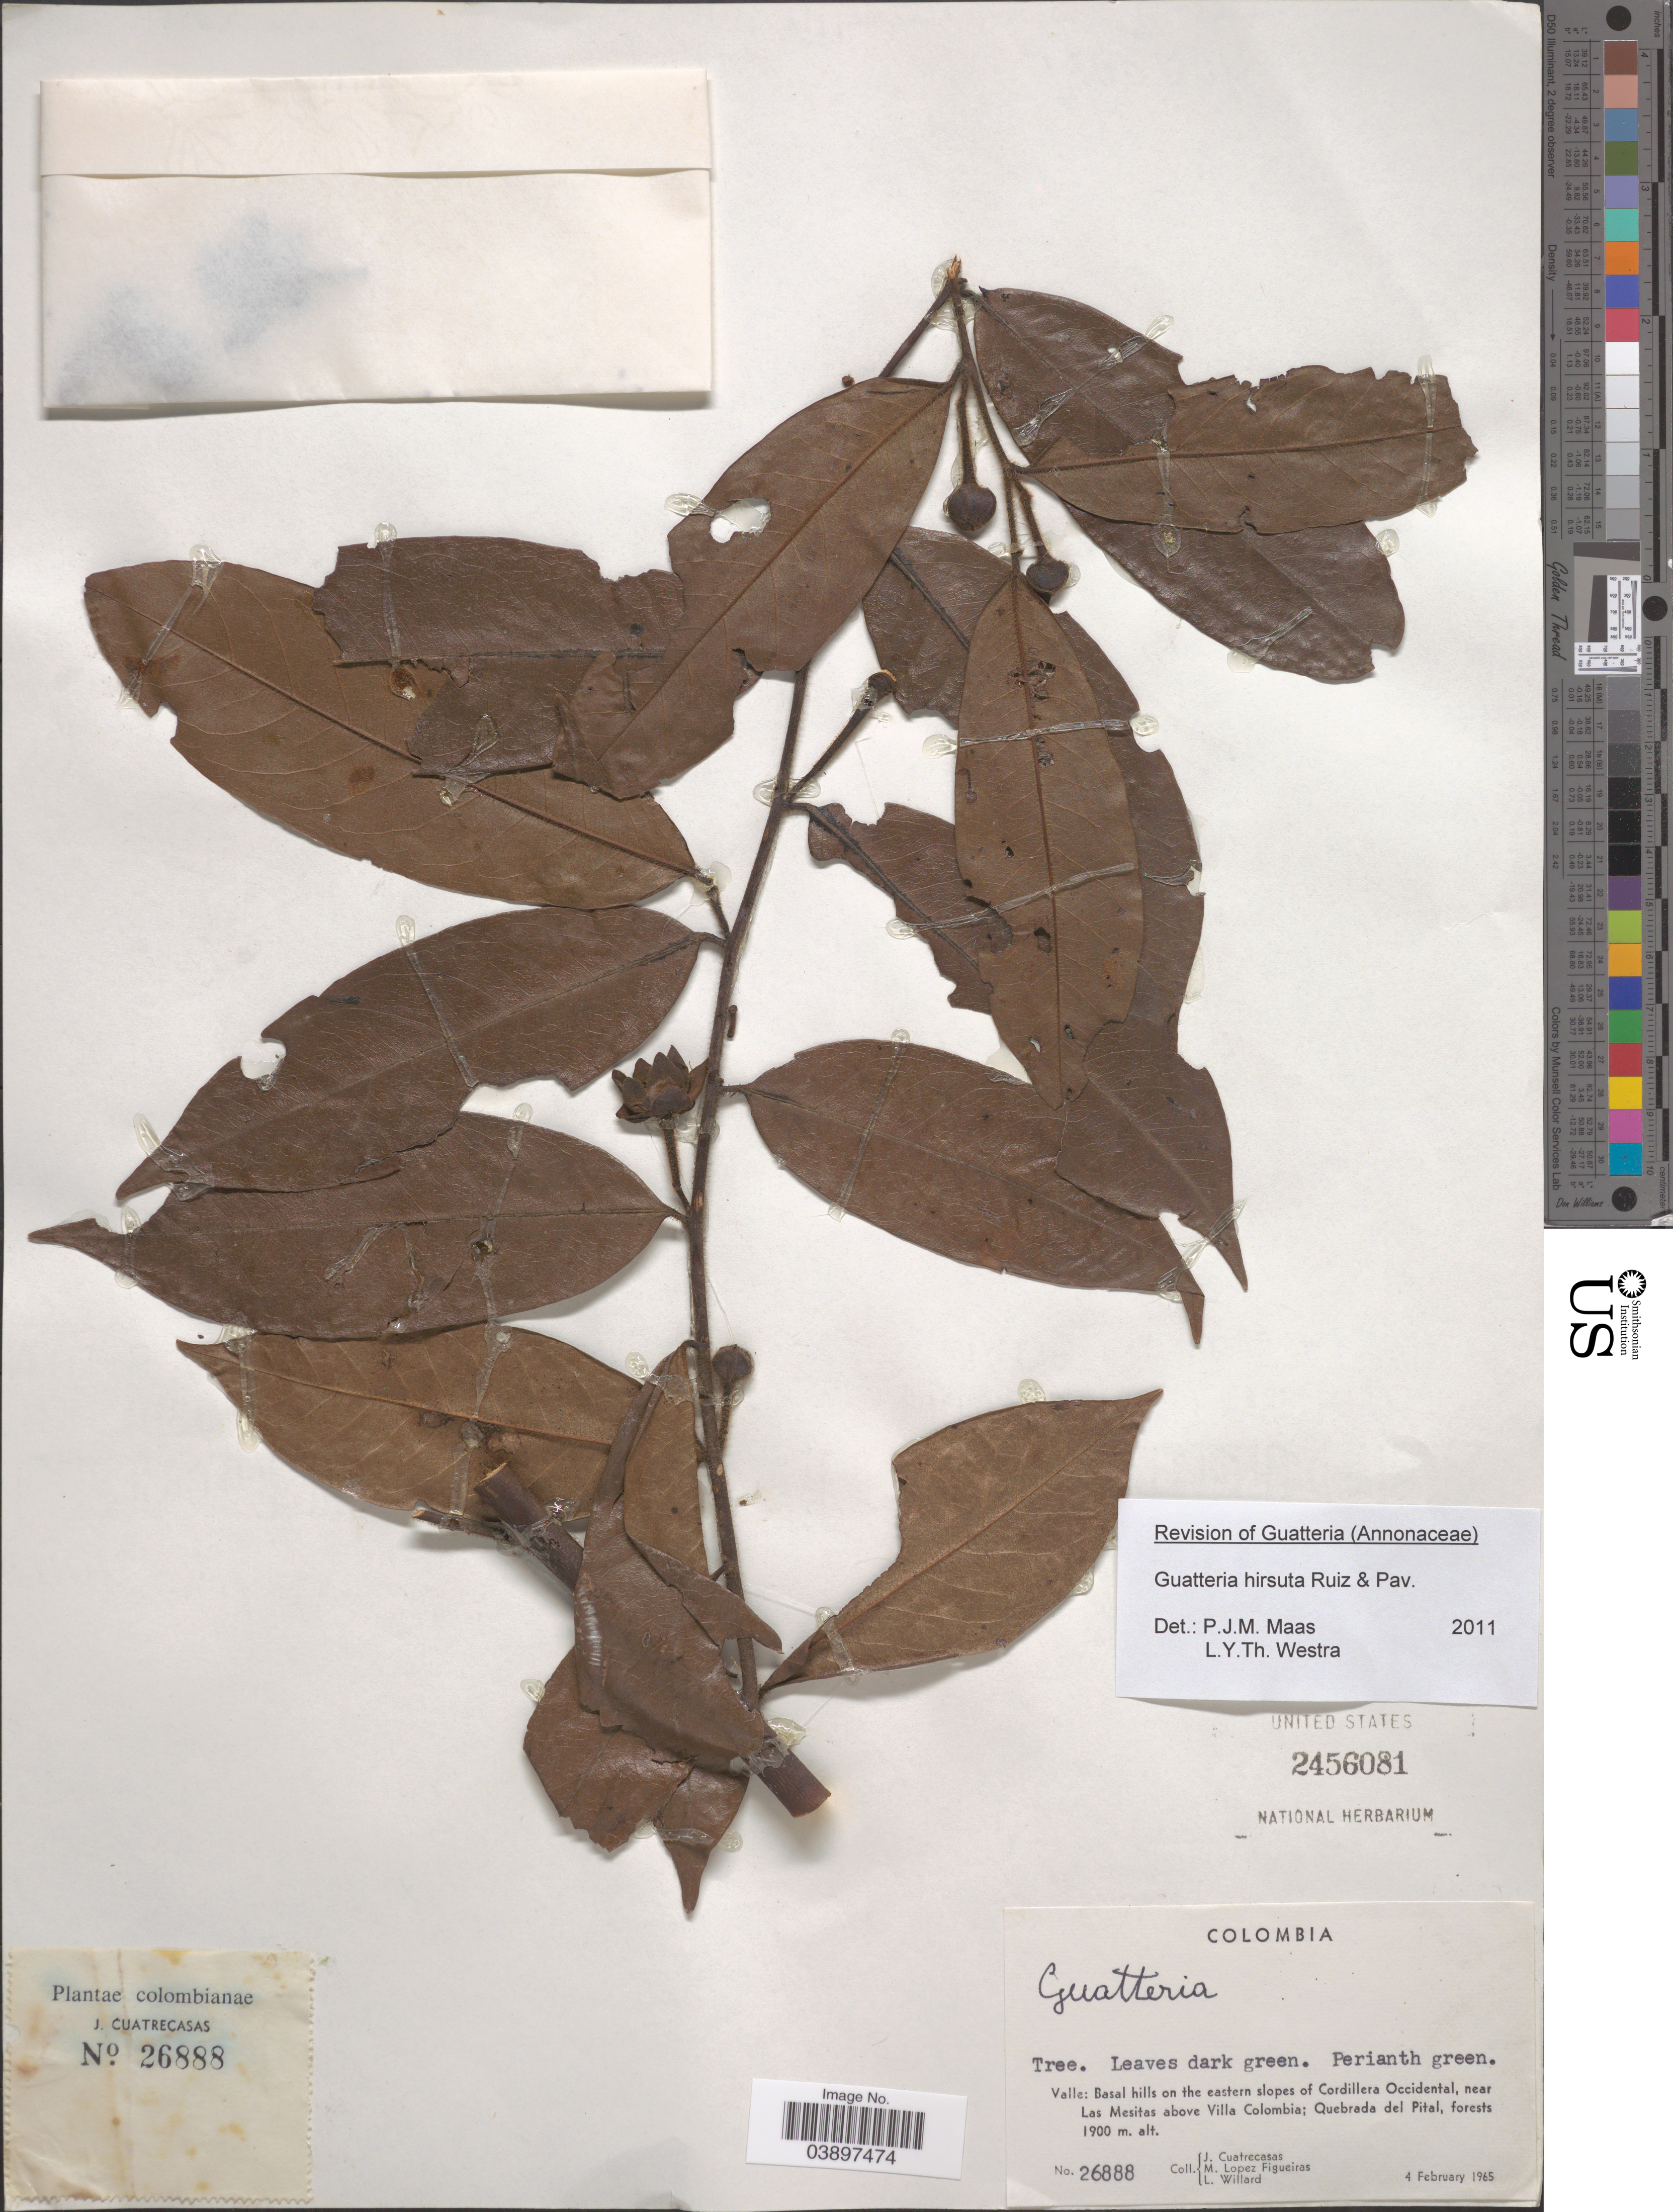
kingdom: Plantae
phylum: Tracheophyta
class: Magnoliopsida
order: Magnoliales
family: Annonaceae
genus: Guatteria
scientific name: Guatteria hirsuta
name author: Ruiz & Pav.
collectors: J. Cuatrecasas, M. López Figueiras & L. Willard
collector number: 26888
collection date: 1965-02-04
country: Colombia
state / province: Valle del Cauca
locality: Valle: Basal hills on the eastern slopes of Cordillera Occidental, near Las Mesitas above Villa Colombia; Quebrada del Pital.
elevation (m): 1900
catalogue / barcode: US 2456081